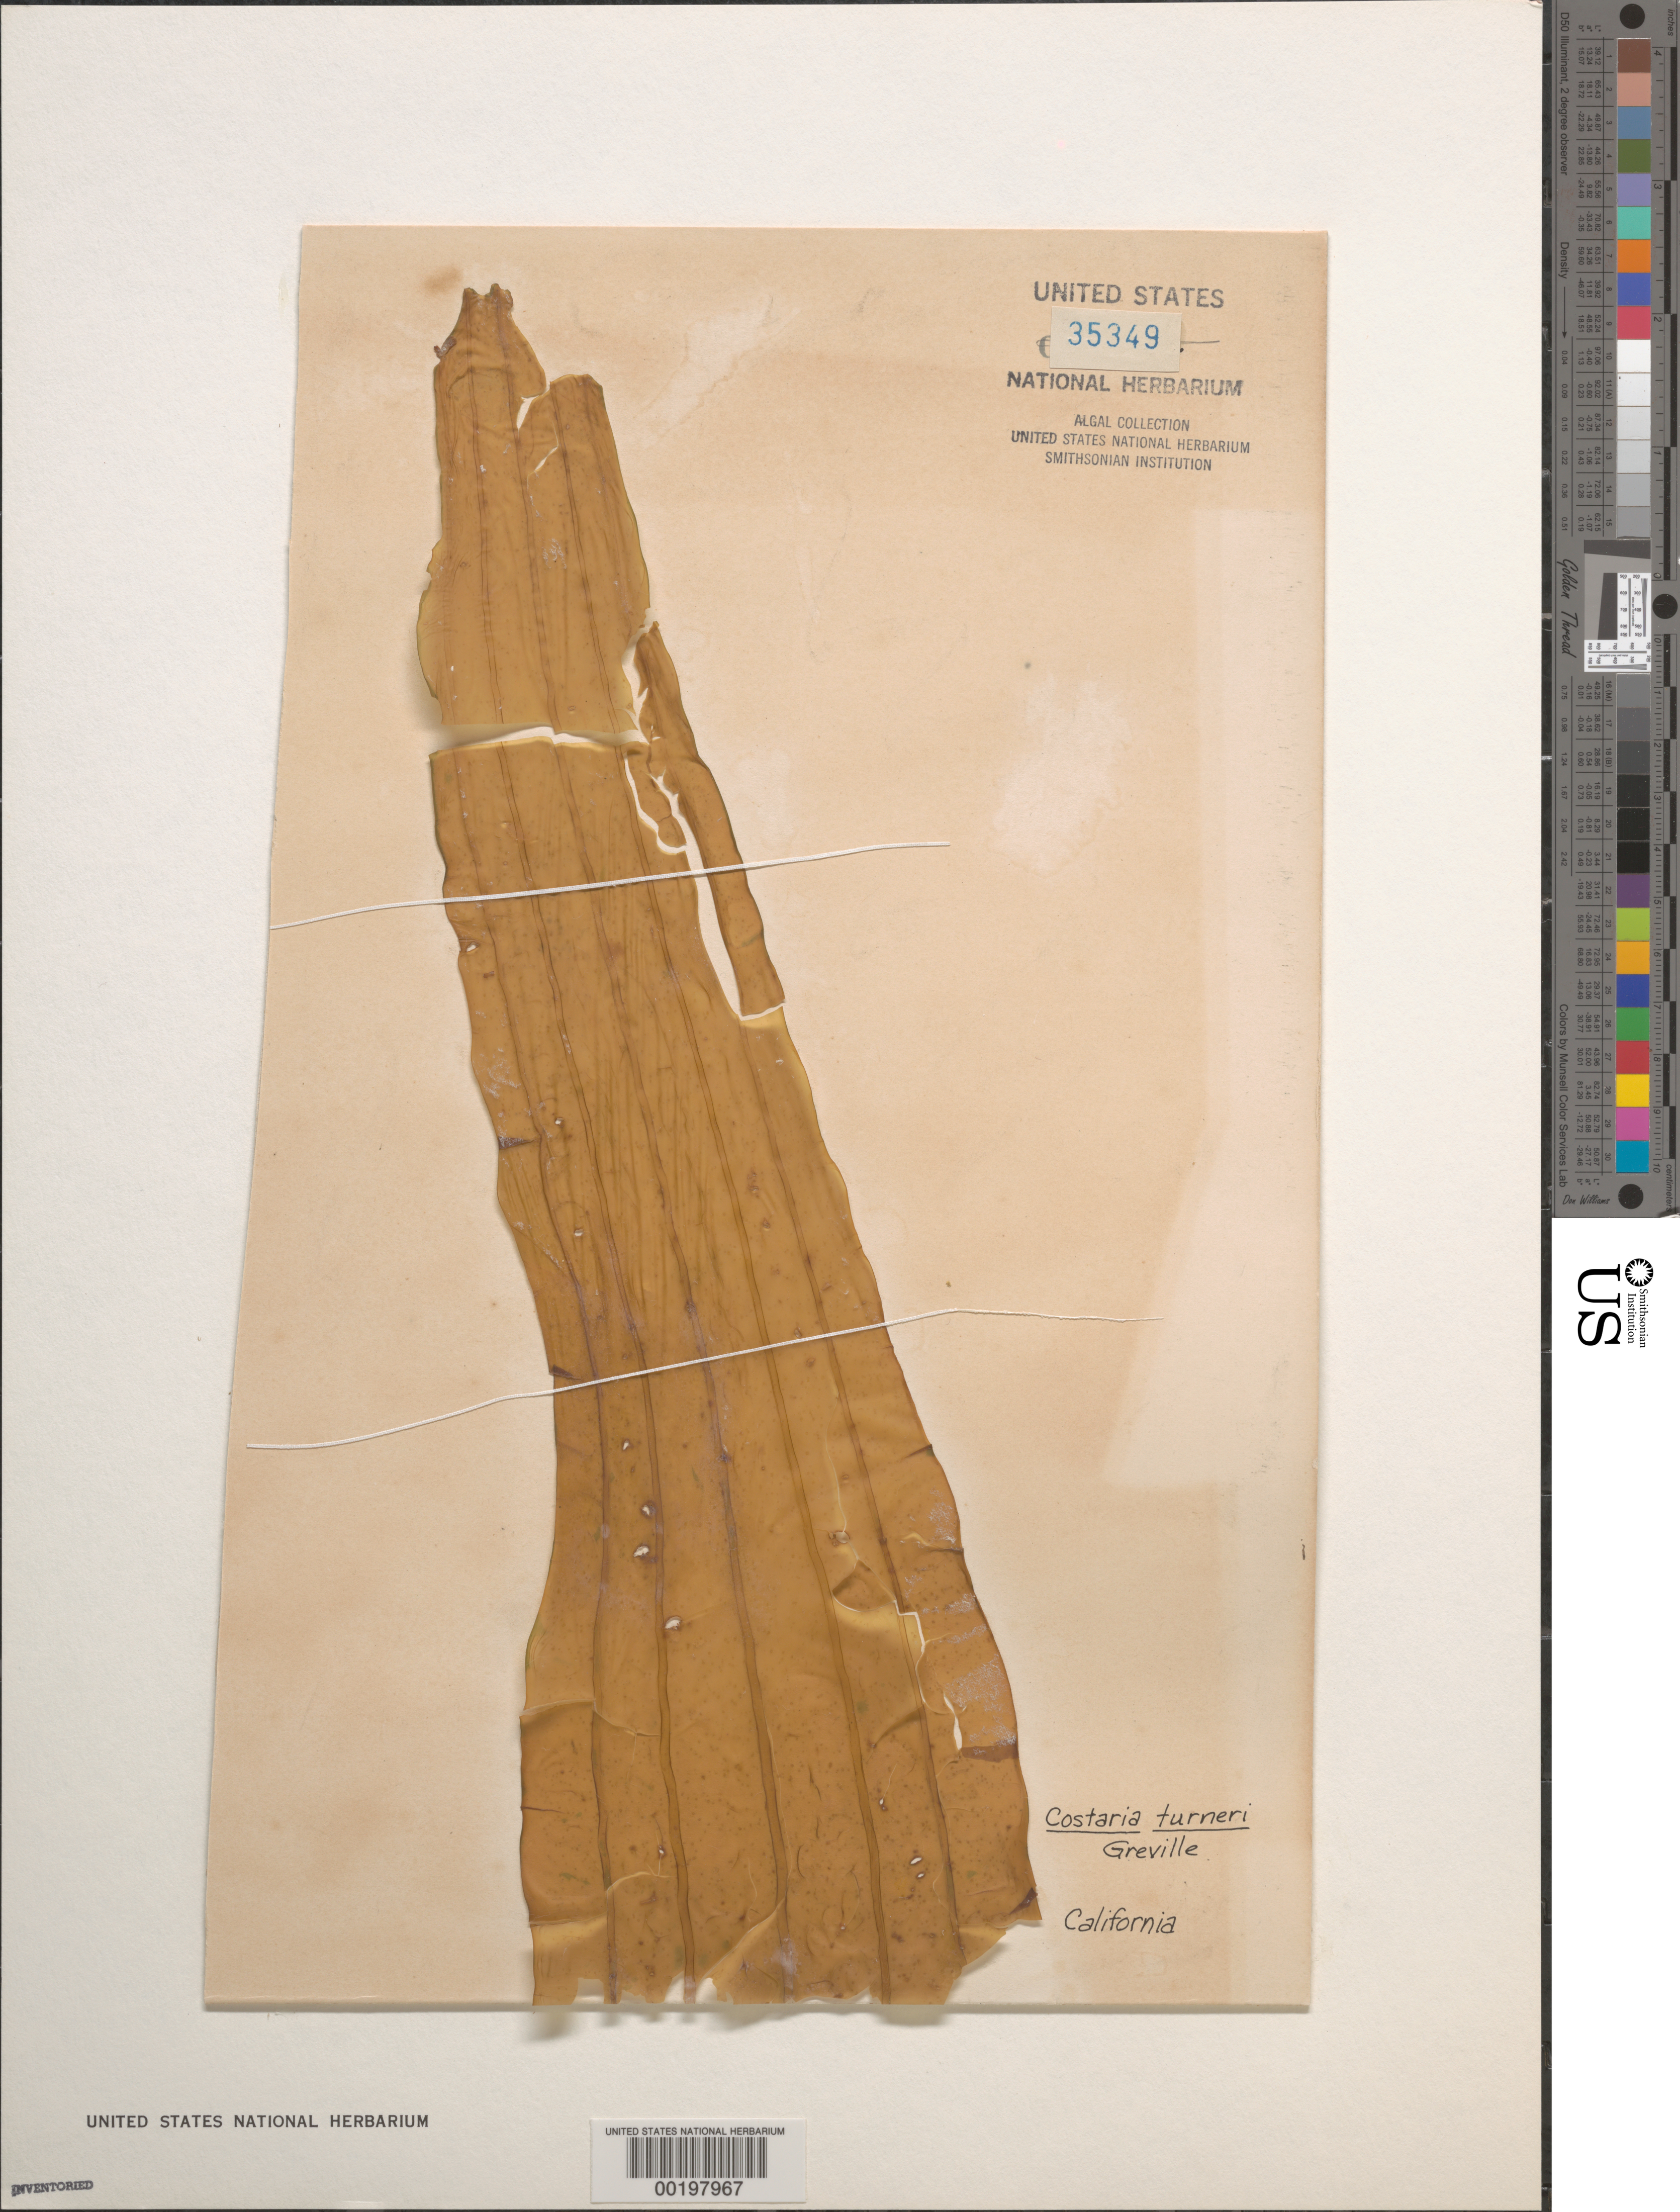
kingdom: Chromista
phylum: Ochrophyta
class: Phaeophyceae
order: Laminariales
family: Costariaceae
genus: Costaria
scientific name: Costaria costata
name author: (C. Agardh) D.A. Saunders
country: United States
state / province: California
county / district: San Diego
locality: False Bay, San Diego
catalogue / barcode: US 35349